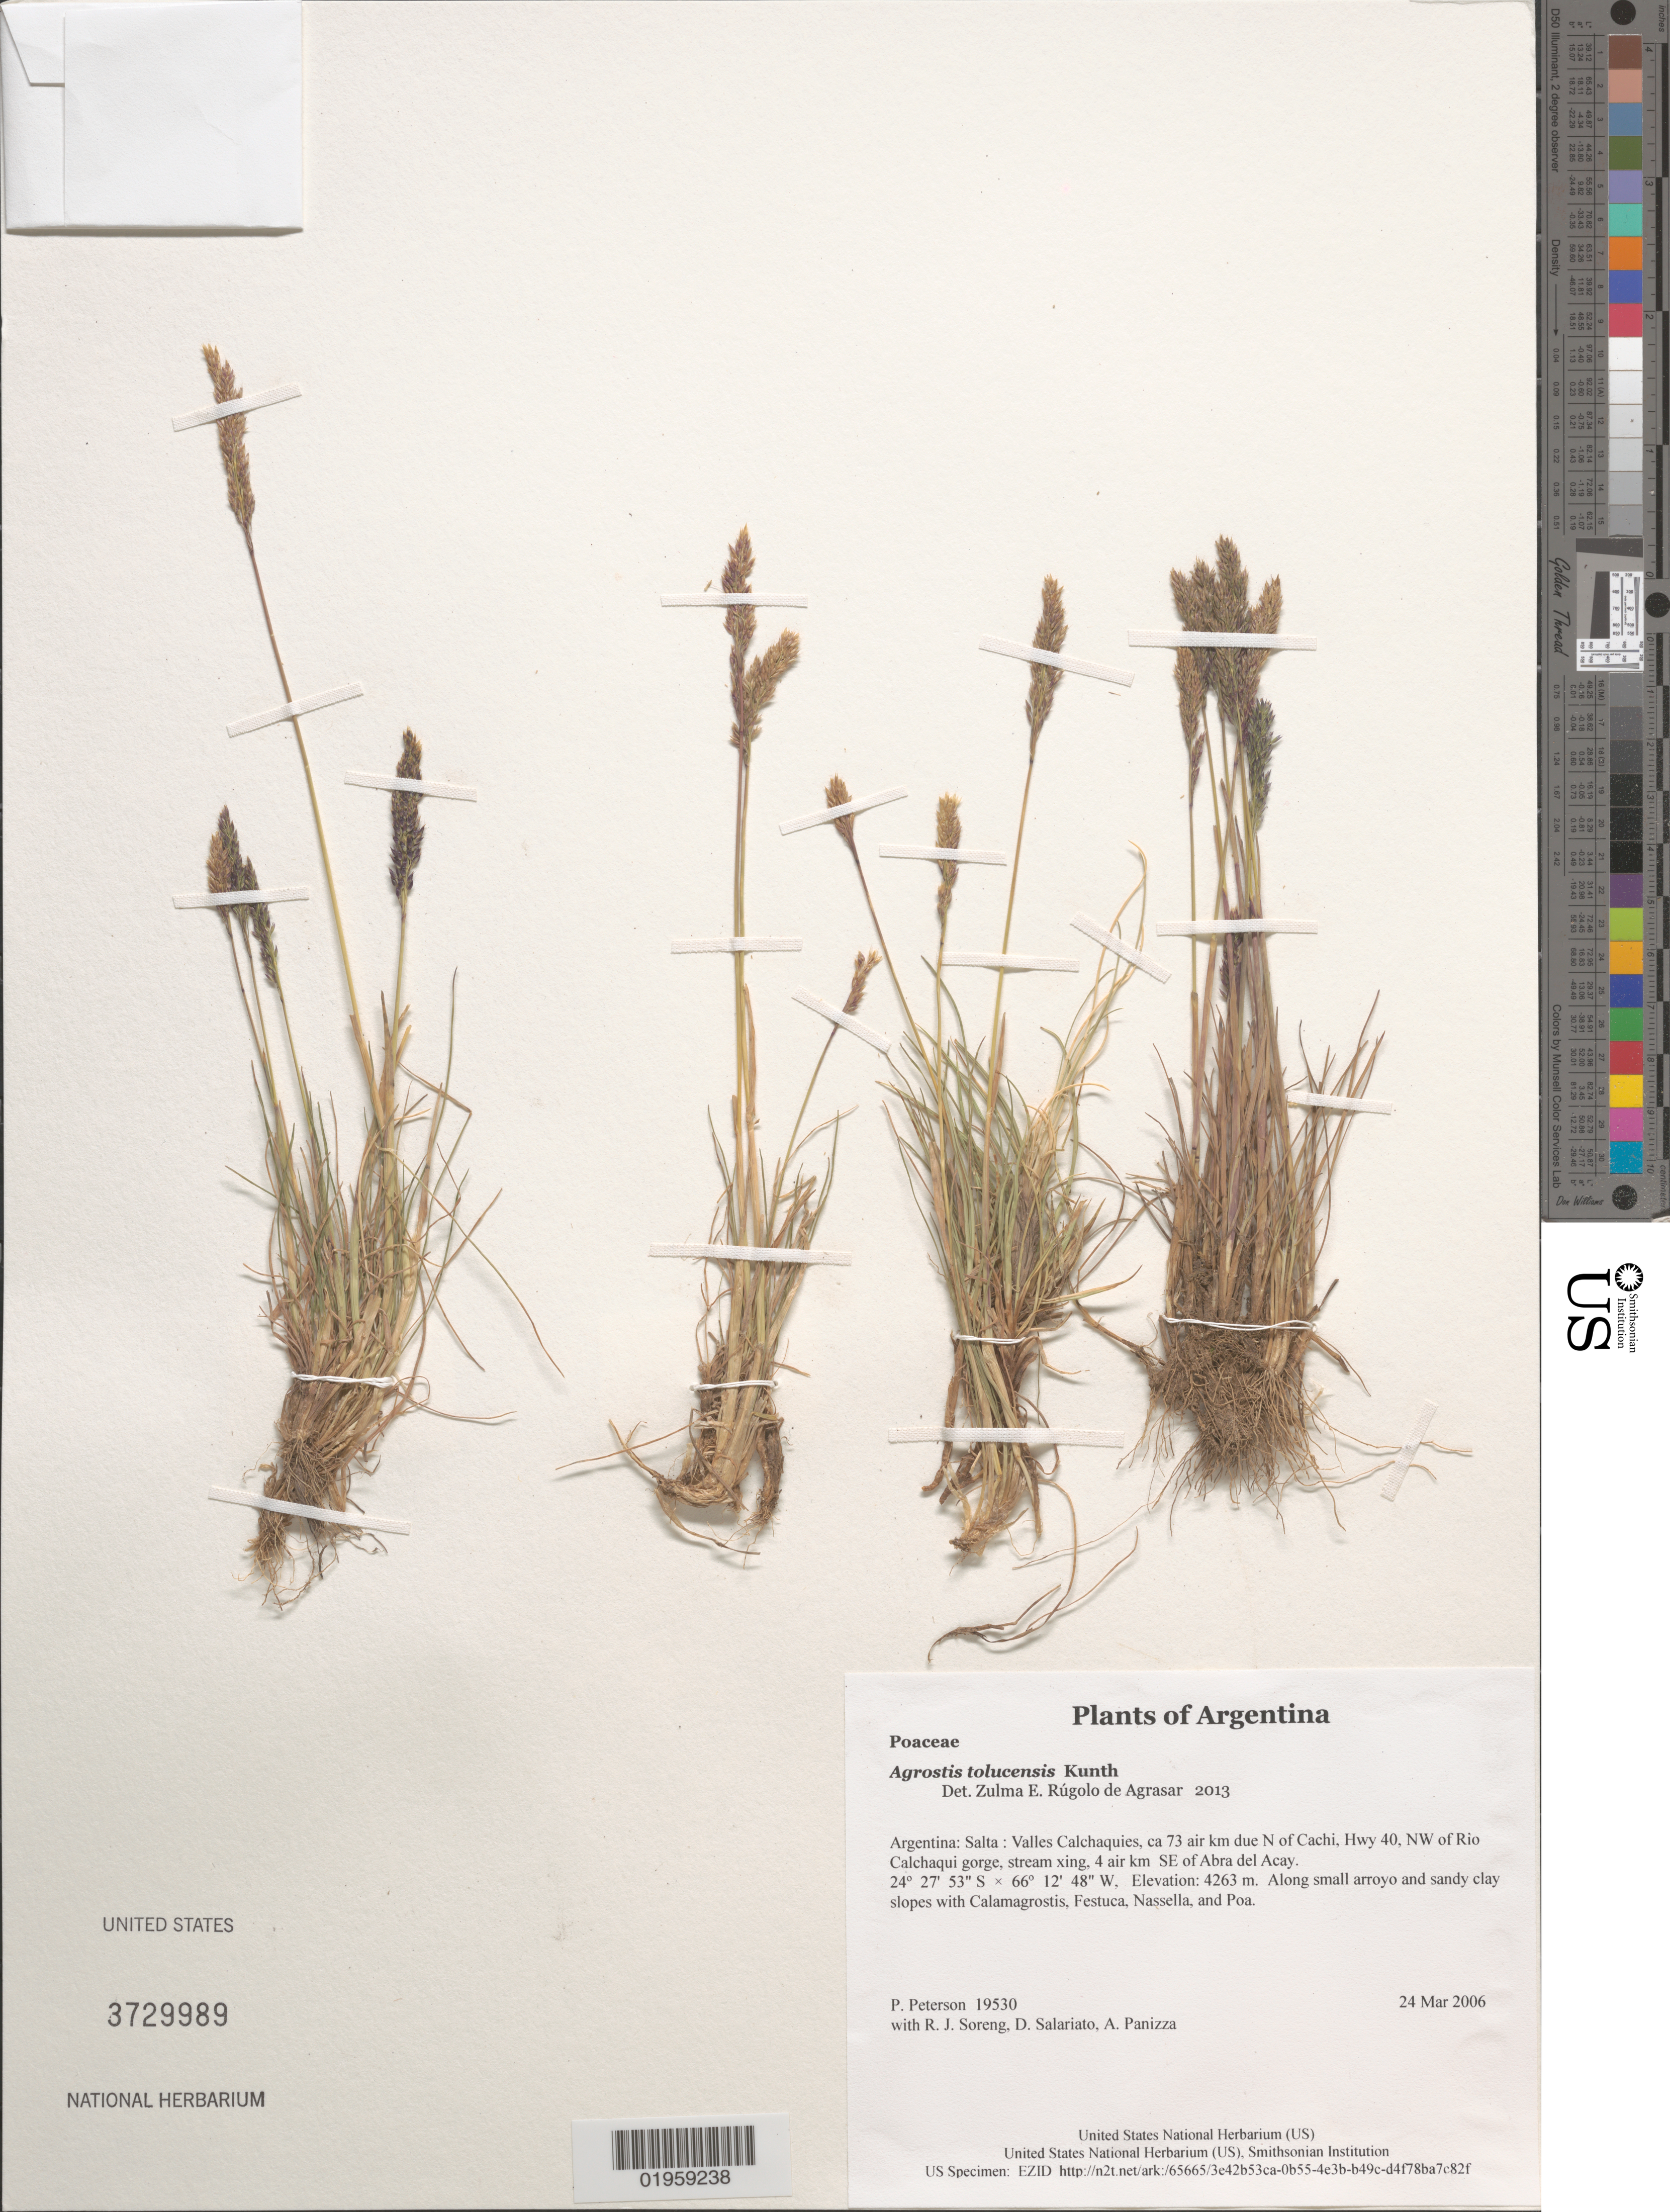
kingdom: Plantae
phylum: Tracheophyta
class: Liliopsida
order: Poales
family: Poaceae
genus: Agrostis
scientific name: Agrostis tolucensis Kunth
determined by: Rúgolo de Agrasar, Z. E.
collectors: P. M. Peterson, R. J. Soreng, D. Salariato & A. Panizza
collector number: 19530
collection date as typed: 24 Mar 2006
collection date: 2006-03-24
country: Argentina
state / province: Salta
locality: Valles Calchaquies, ca 73 air km due N of Cachi, Hwy 40, NW of Rio Calchaqui gorge, stream xing, 4 air km SE of Abra del Acay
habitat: Along small arroyo and sandy clay slopes with Calamagrostis, Festuca, Nassella, and Poa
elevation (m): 4263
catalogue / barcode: US 3729989